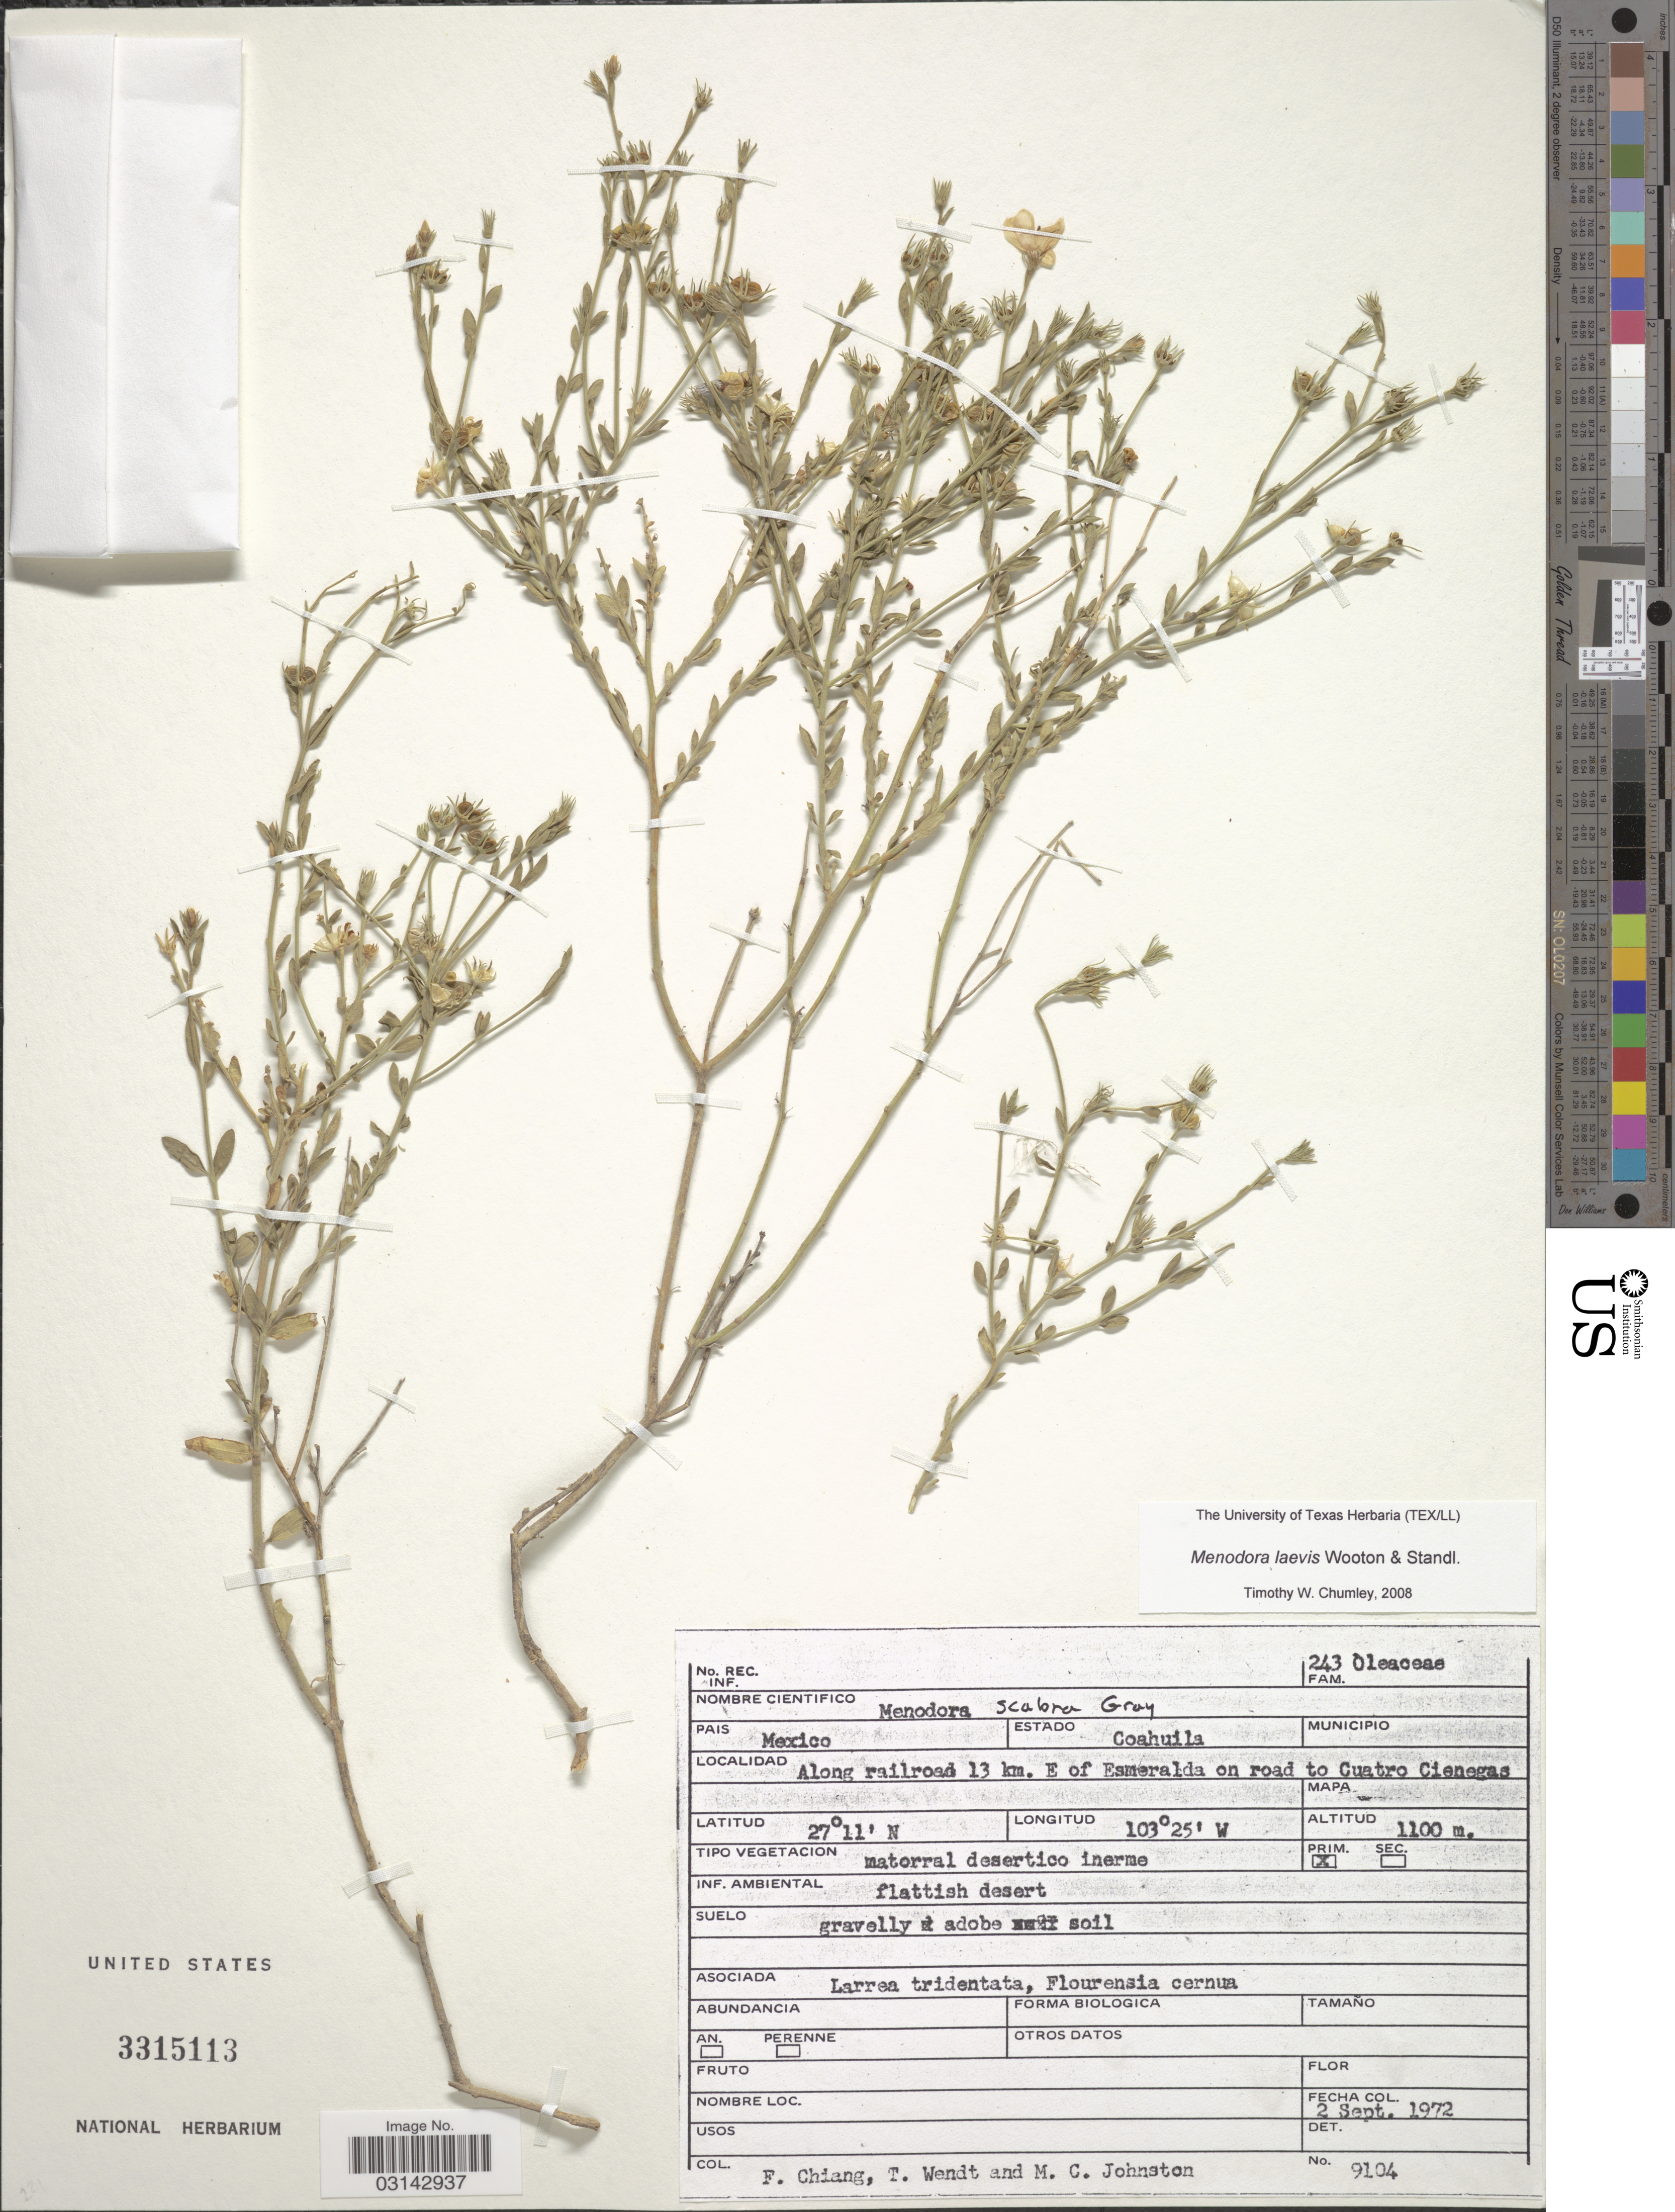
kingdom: Plantae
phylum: Tracheophyta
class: Magnoliopsida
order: Lamiales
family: Oleaceae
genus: Menodora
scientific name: Menodora laevis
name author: Wooton & Standl.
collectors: F. Chiang, T. L. Wendt & M. Johnston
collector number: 9104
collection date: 1972-09-02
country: Mexico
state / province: Coahuila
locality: Along railroad 13 km. E of Esmeralda on road to Cuatro Cienegas.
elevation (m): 1100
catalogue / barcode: US 3315113